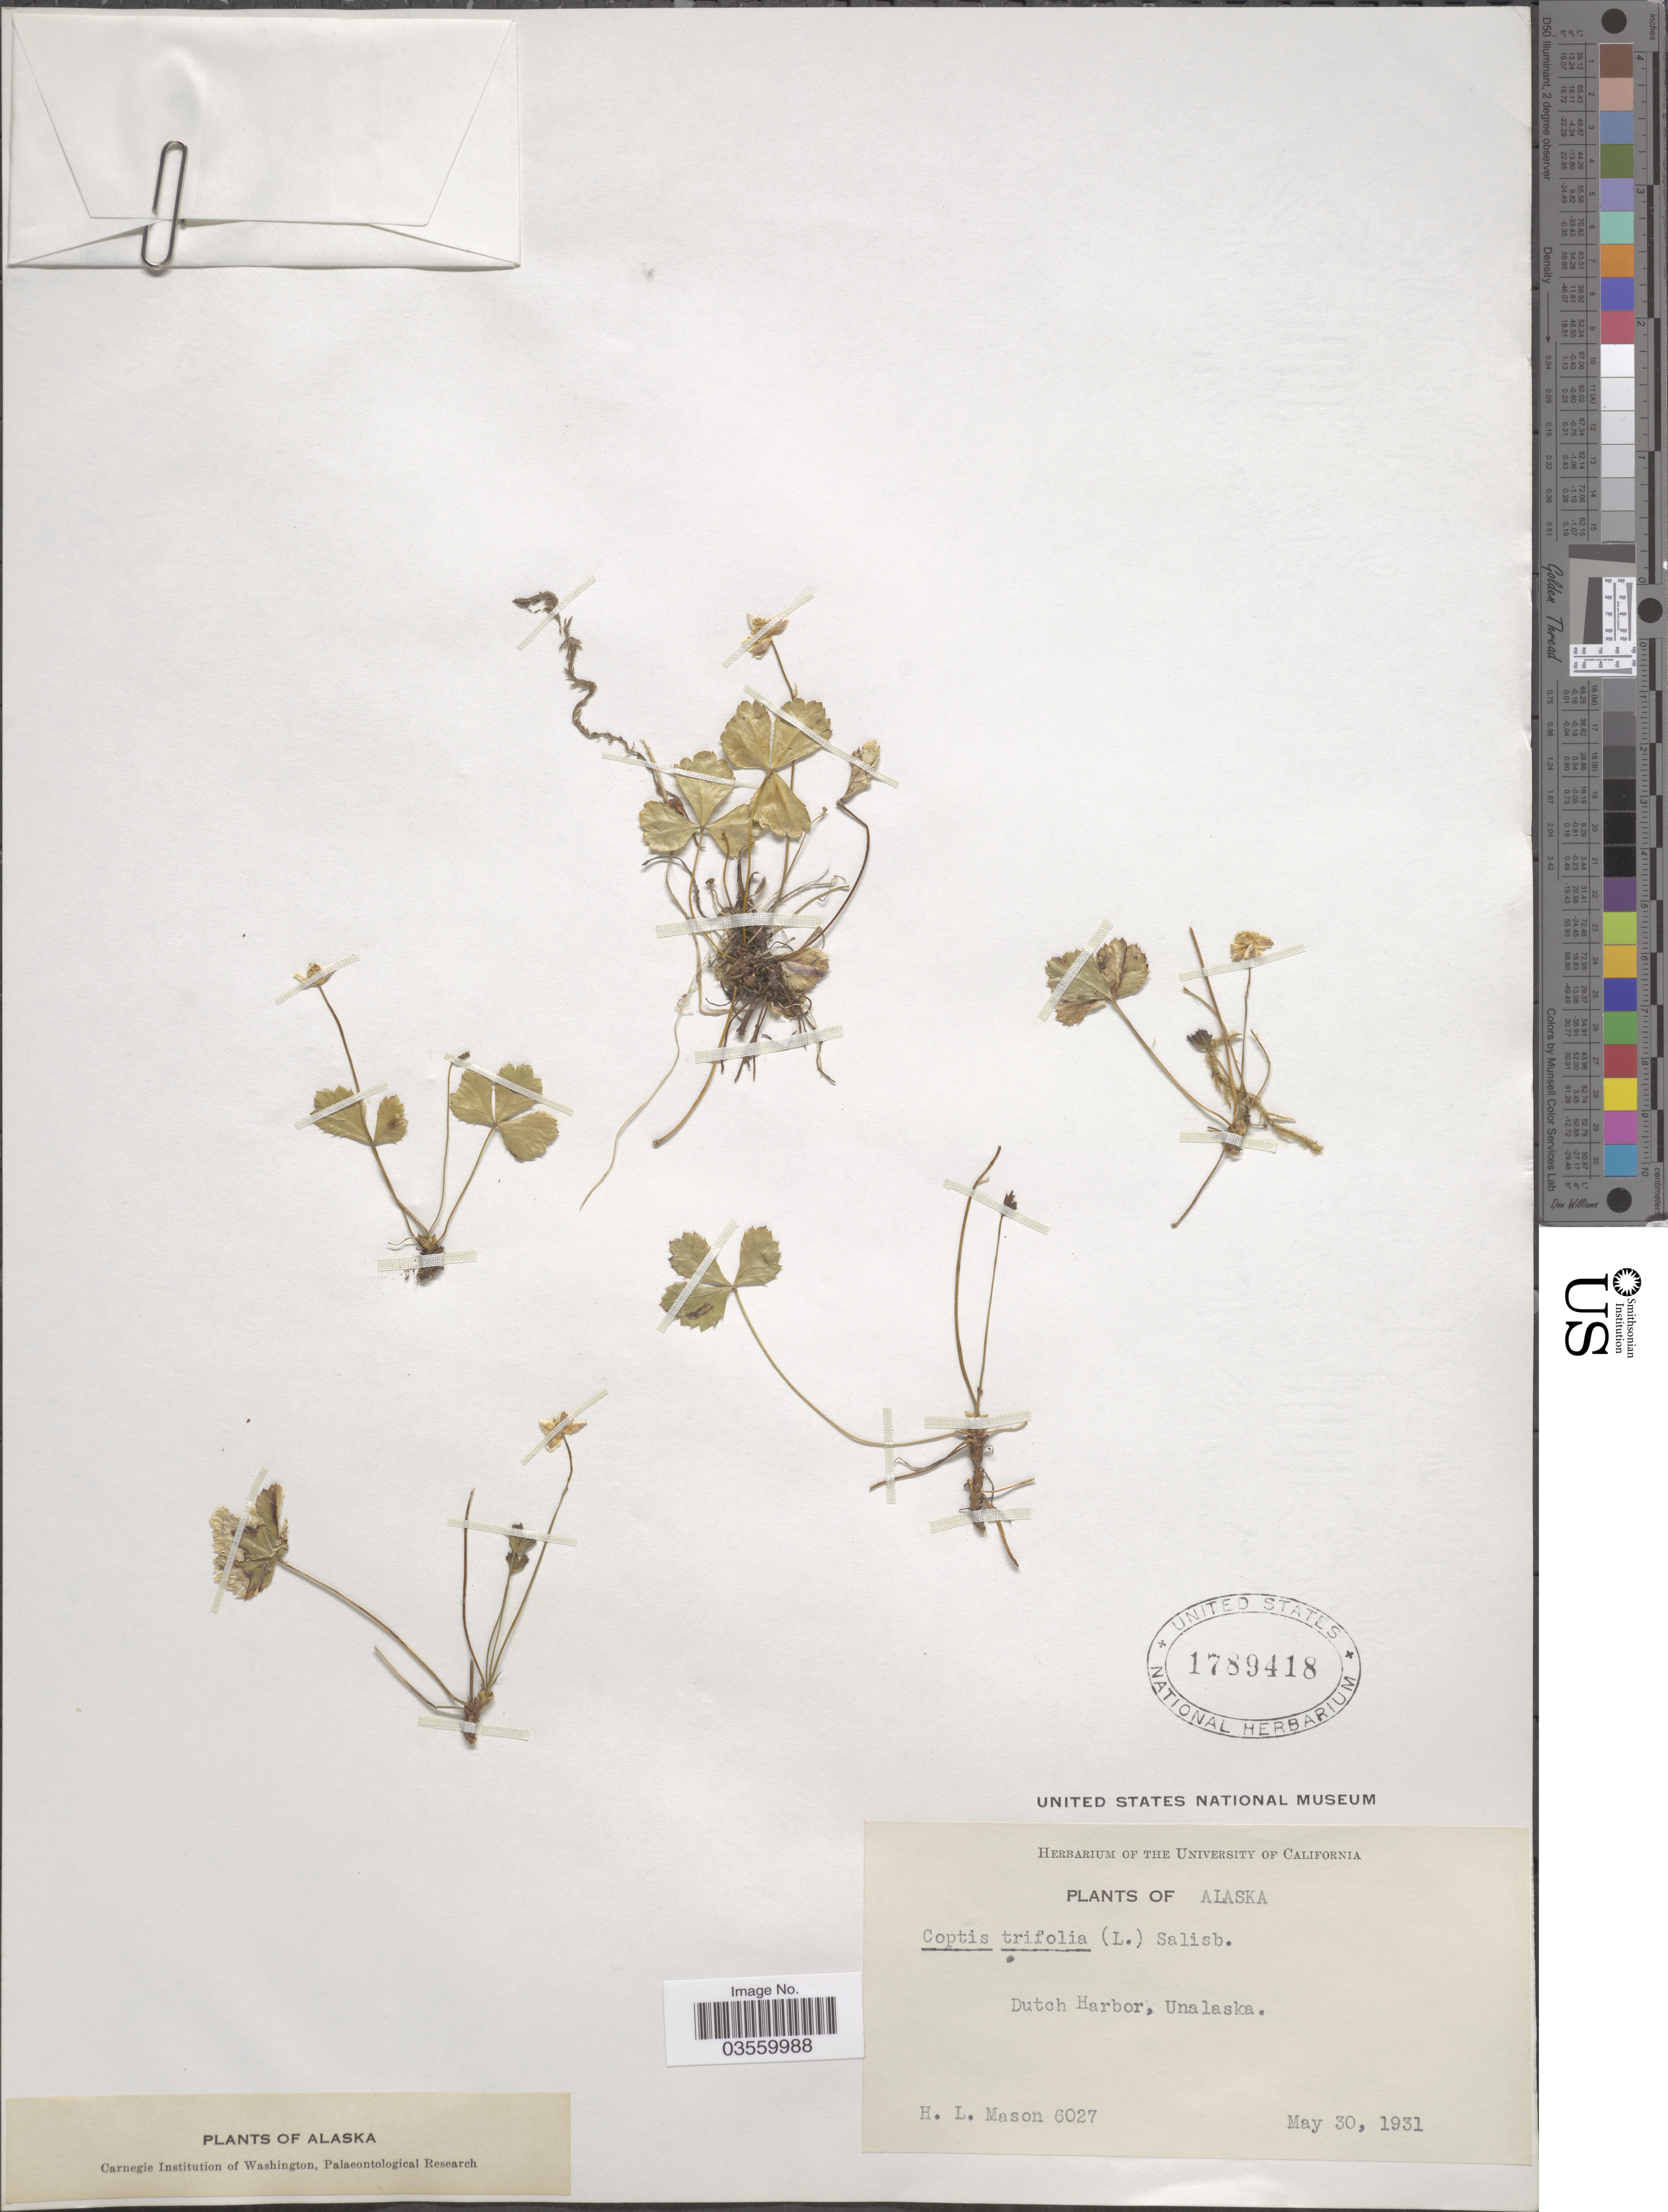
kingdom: Plantae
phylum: Tracheophyta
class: Magnoliopsida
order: Ranunculales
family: Ranunculaceae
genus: Coptis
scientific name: Coptis trifolia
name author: (L.) Salisb.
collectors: H. L. Mason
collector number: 6027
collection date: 1931-05-30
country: United States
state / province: Alaska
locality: Dutch Harbor, Unalaska.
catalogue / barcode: US 1789418